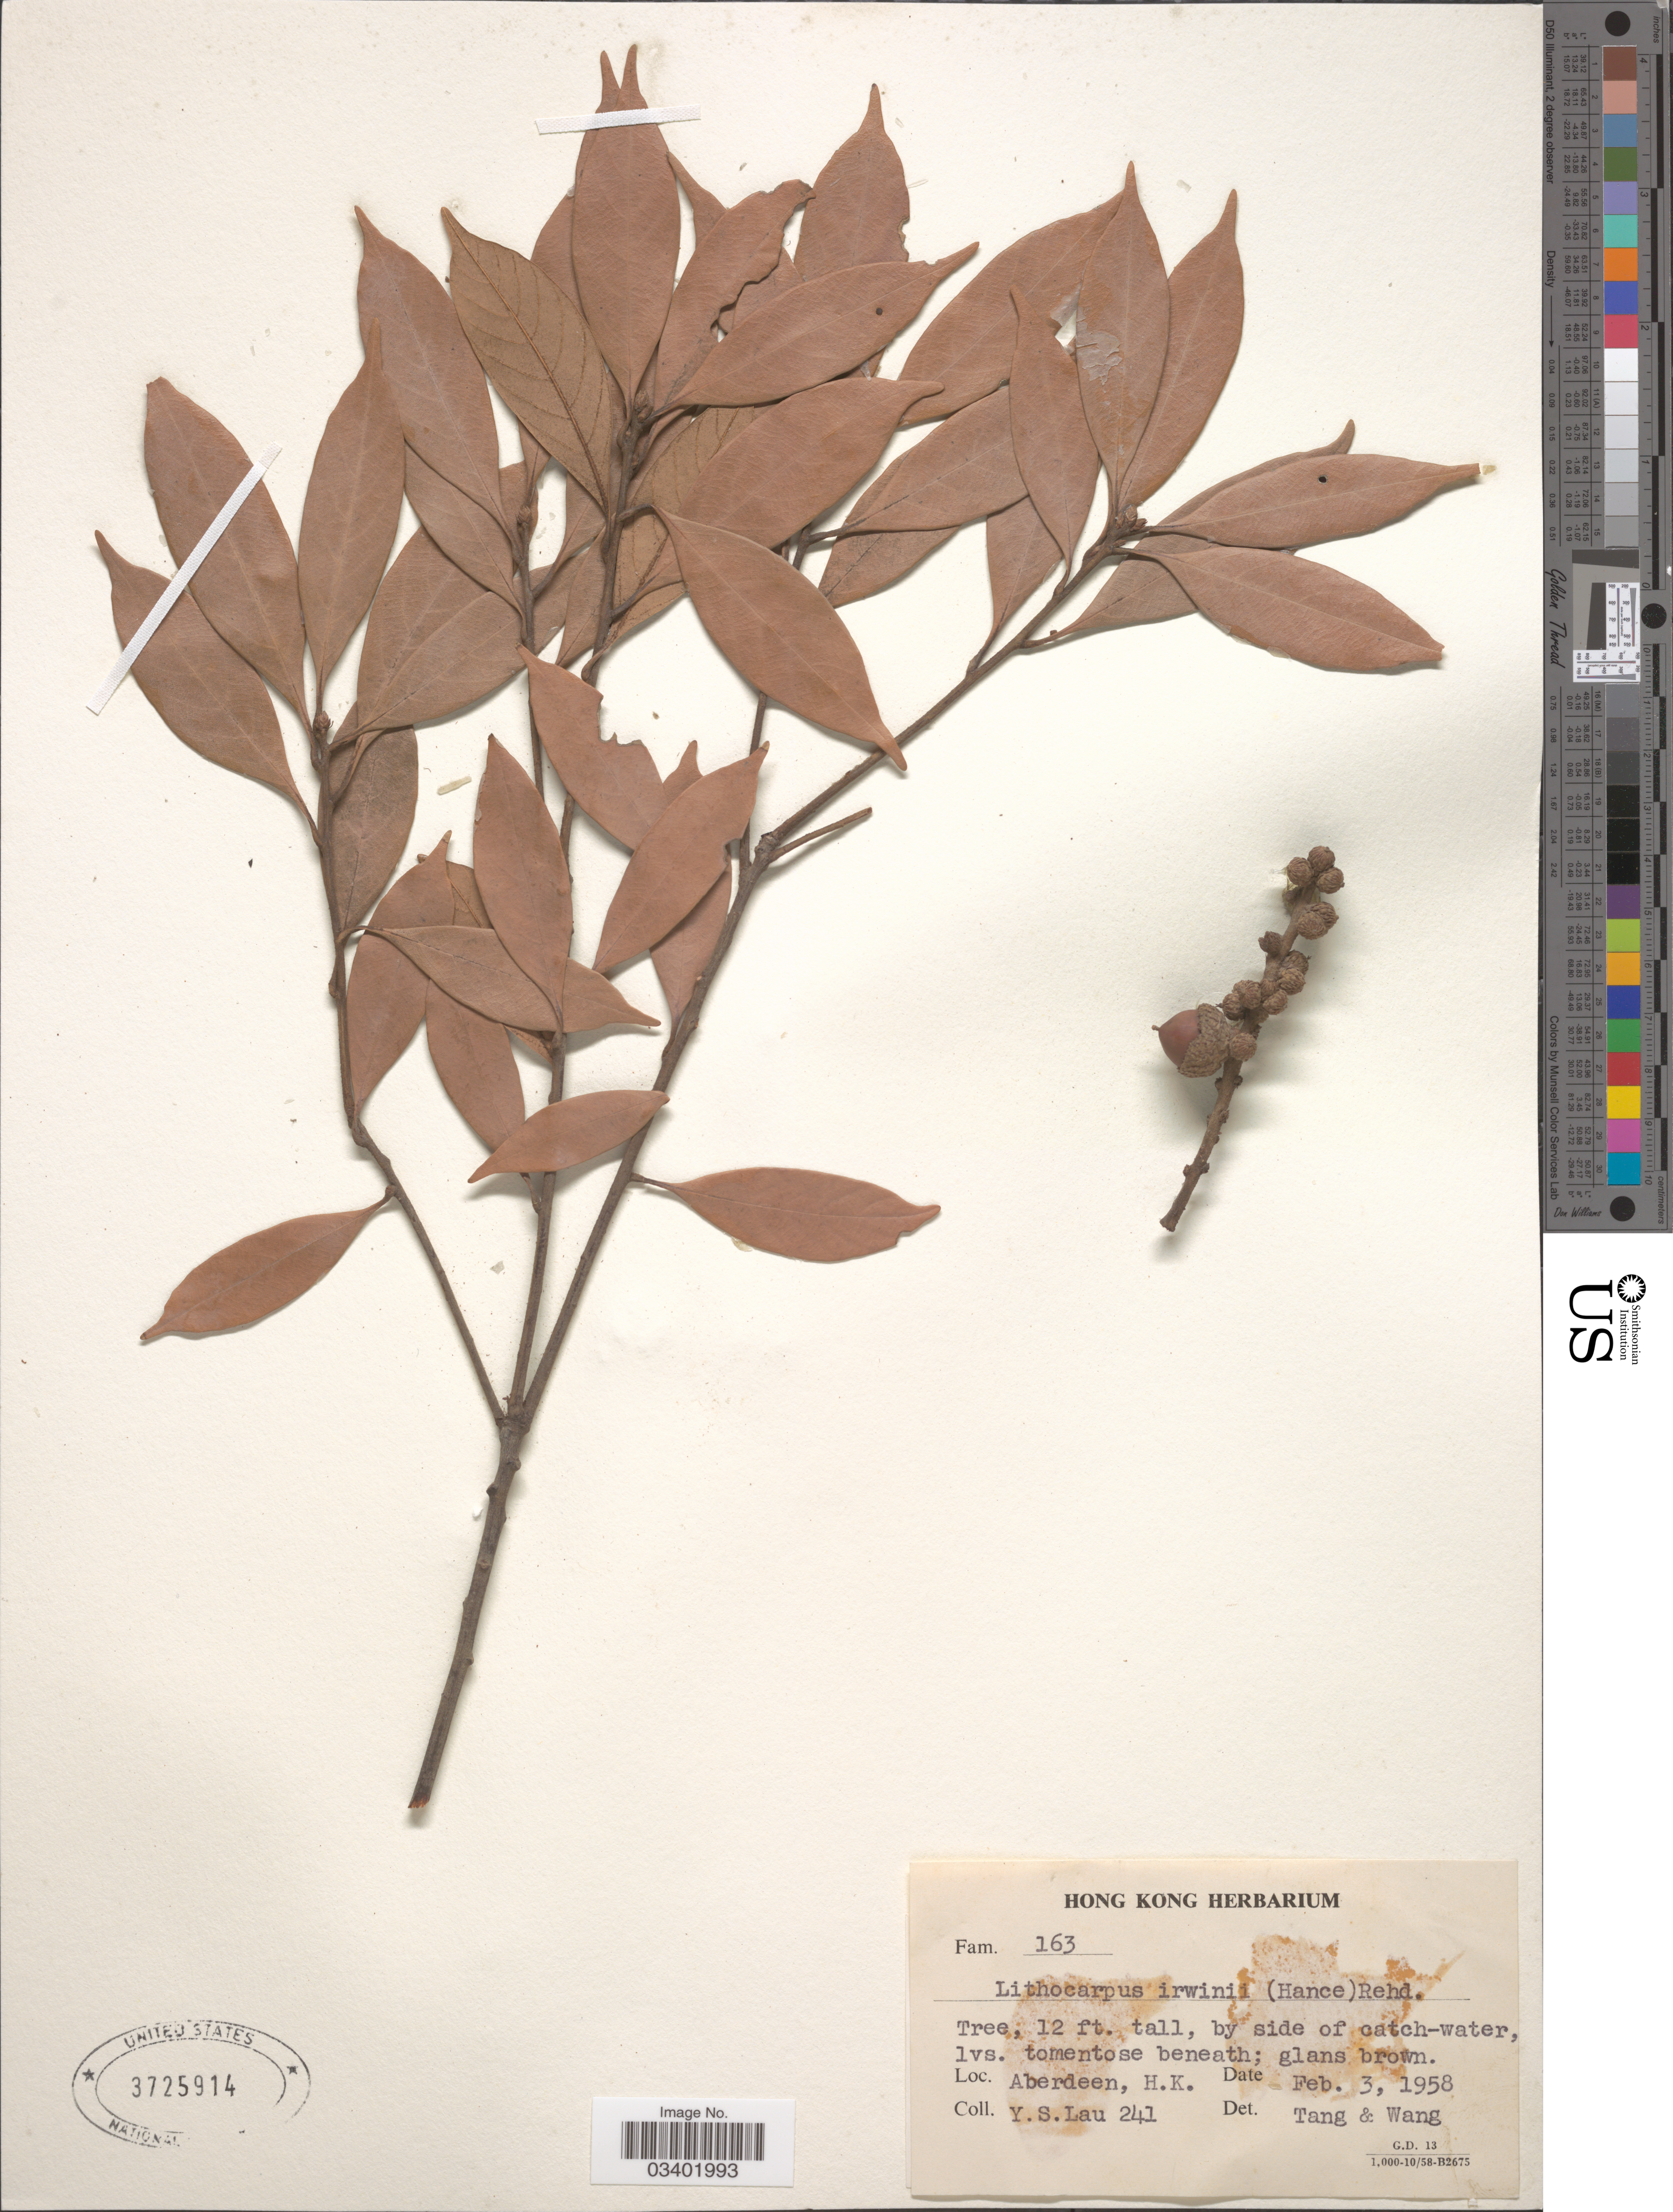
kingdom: Plantae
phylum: Tracheophyta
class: Magnoliopsida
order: Fagales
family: Fagaceae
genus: Lithocarpus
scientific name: Lithocarpus irwinii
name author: (Hance) Rehder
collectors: S. Y. Lau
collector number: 163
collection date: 1958-02-03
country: China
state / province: Hong Kong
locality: Aberdeen, H. K.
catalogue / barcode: US 3725914